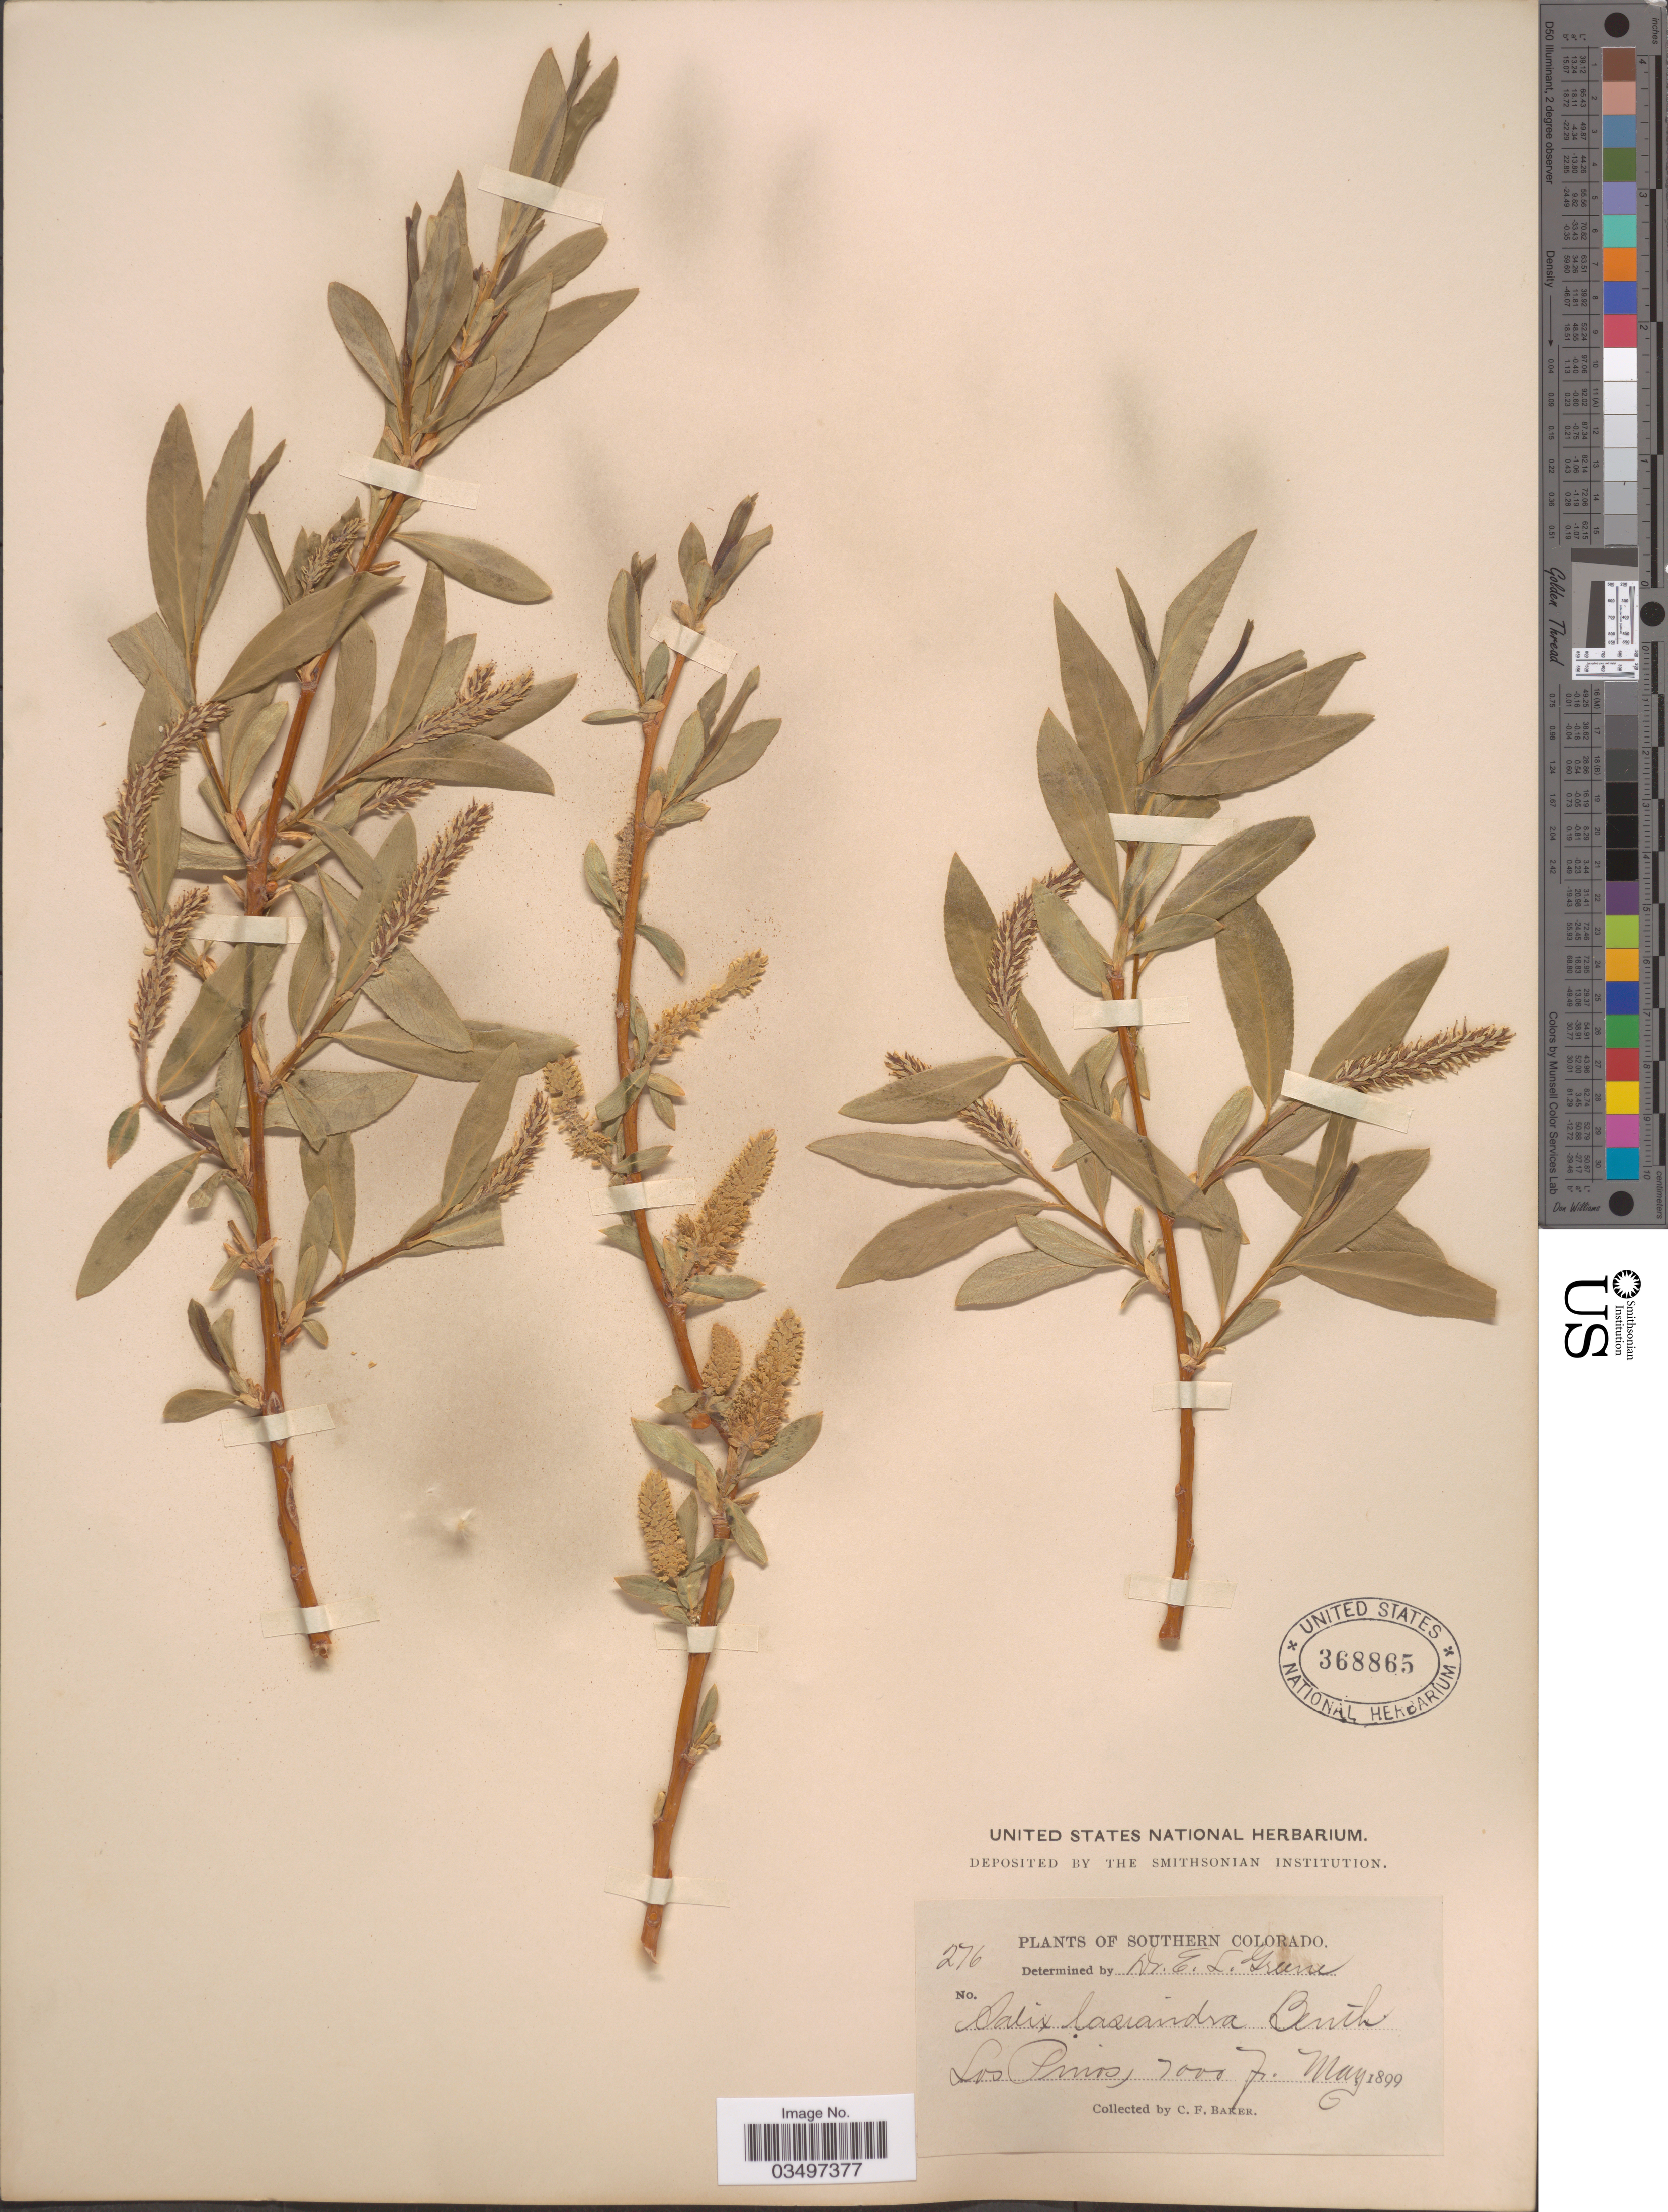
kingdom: Plantae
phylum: Tracheophyta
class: Magnoliopsida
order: Malpighiales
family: Salicaceae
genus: Salix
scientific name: Salix fendleriana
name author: Andersson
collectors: C. F. Baker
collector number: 276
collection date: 1899-05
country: United States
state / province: Colorado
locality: Southern Colorado. Los Pinos.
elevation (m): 305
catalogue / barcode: US 368865